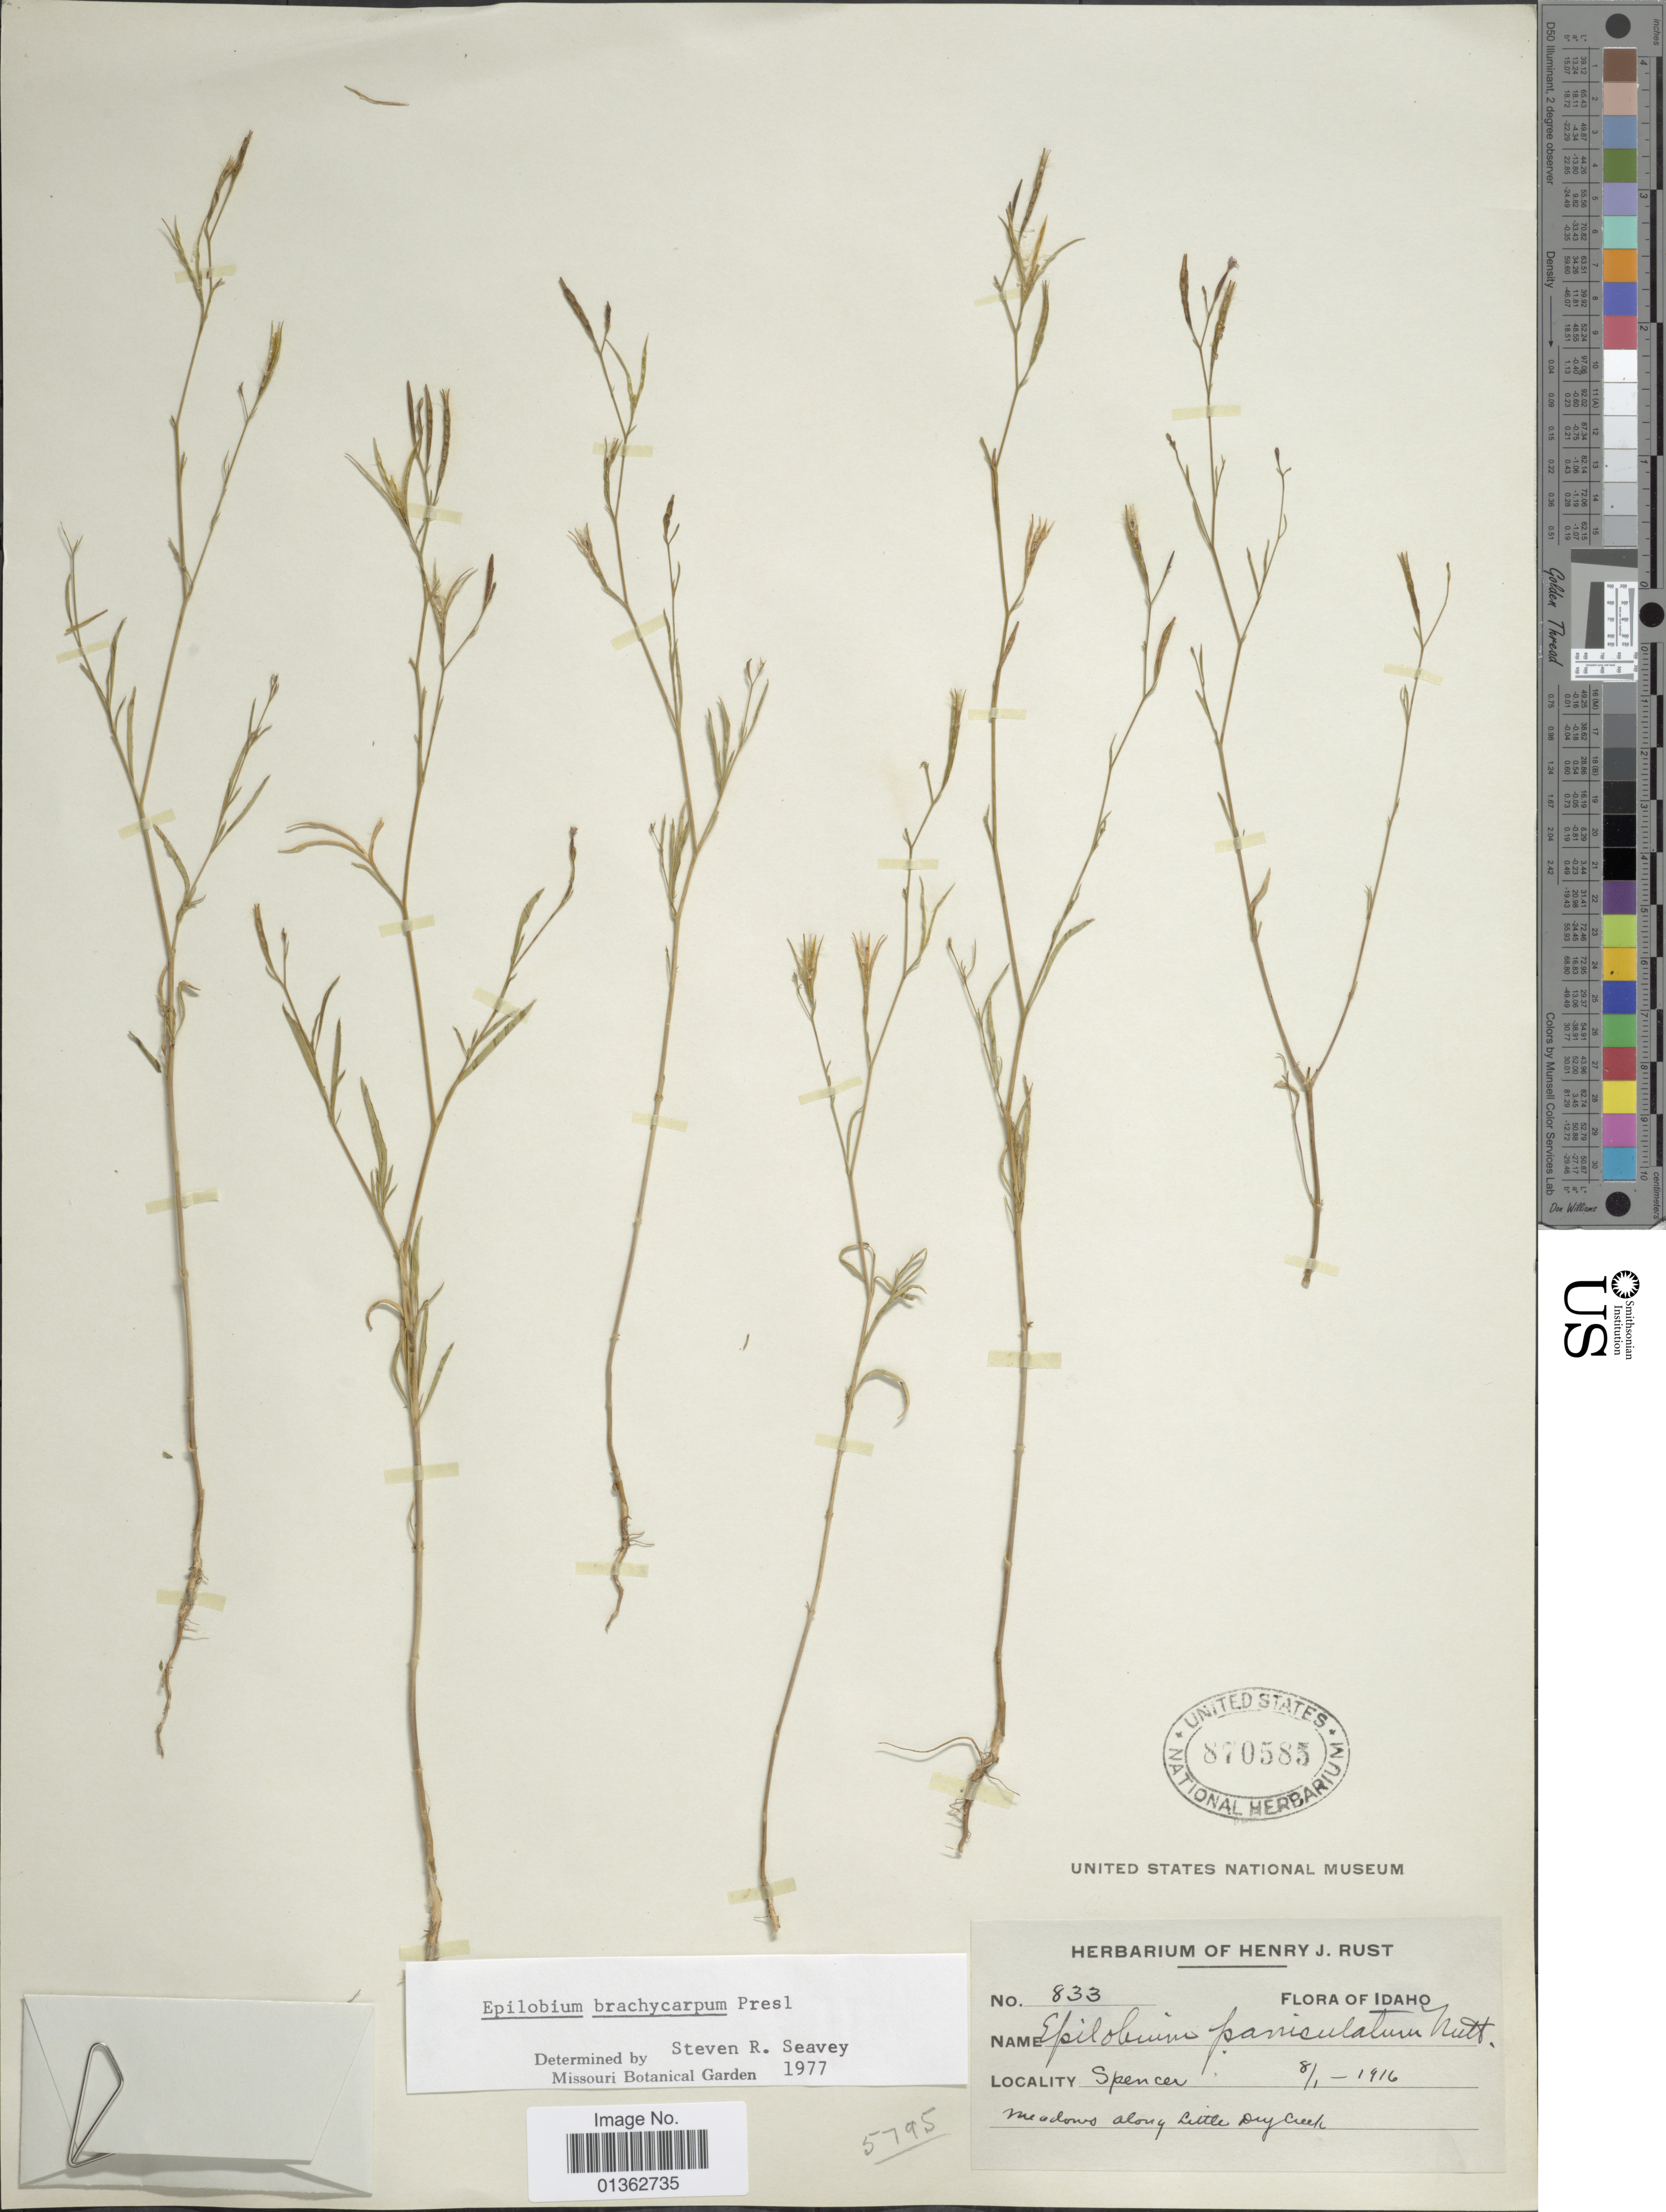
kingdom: Plantae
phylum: Tracheophyta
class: Magnoliopsida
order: Myrtales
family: Onagraceae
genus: Epilobium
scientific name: Epilobium brachycarpum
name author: C. Presl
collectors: ex herb. Henry J. Rust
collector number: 833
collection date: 1916-01-08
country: United States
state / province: Idaho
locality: Spencer.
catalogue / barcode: US 870585